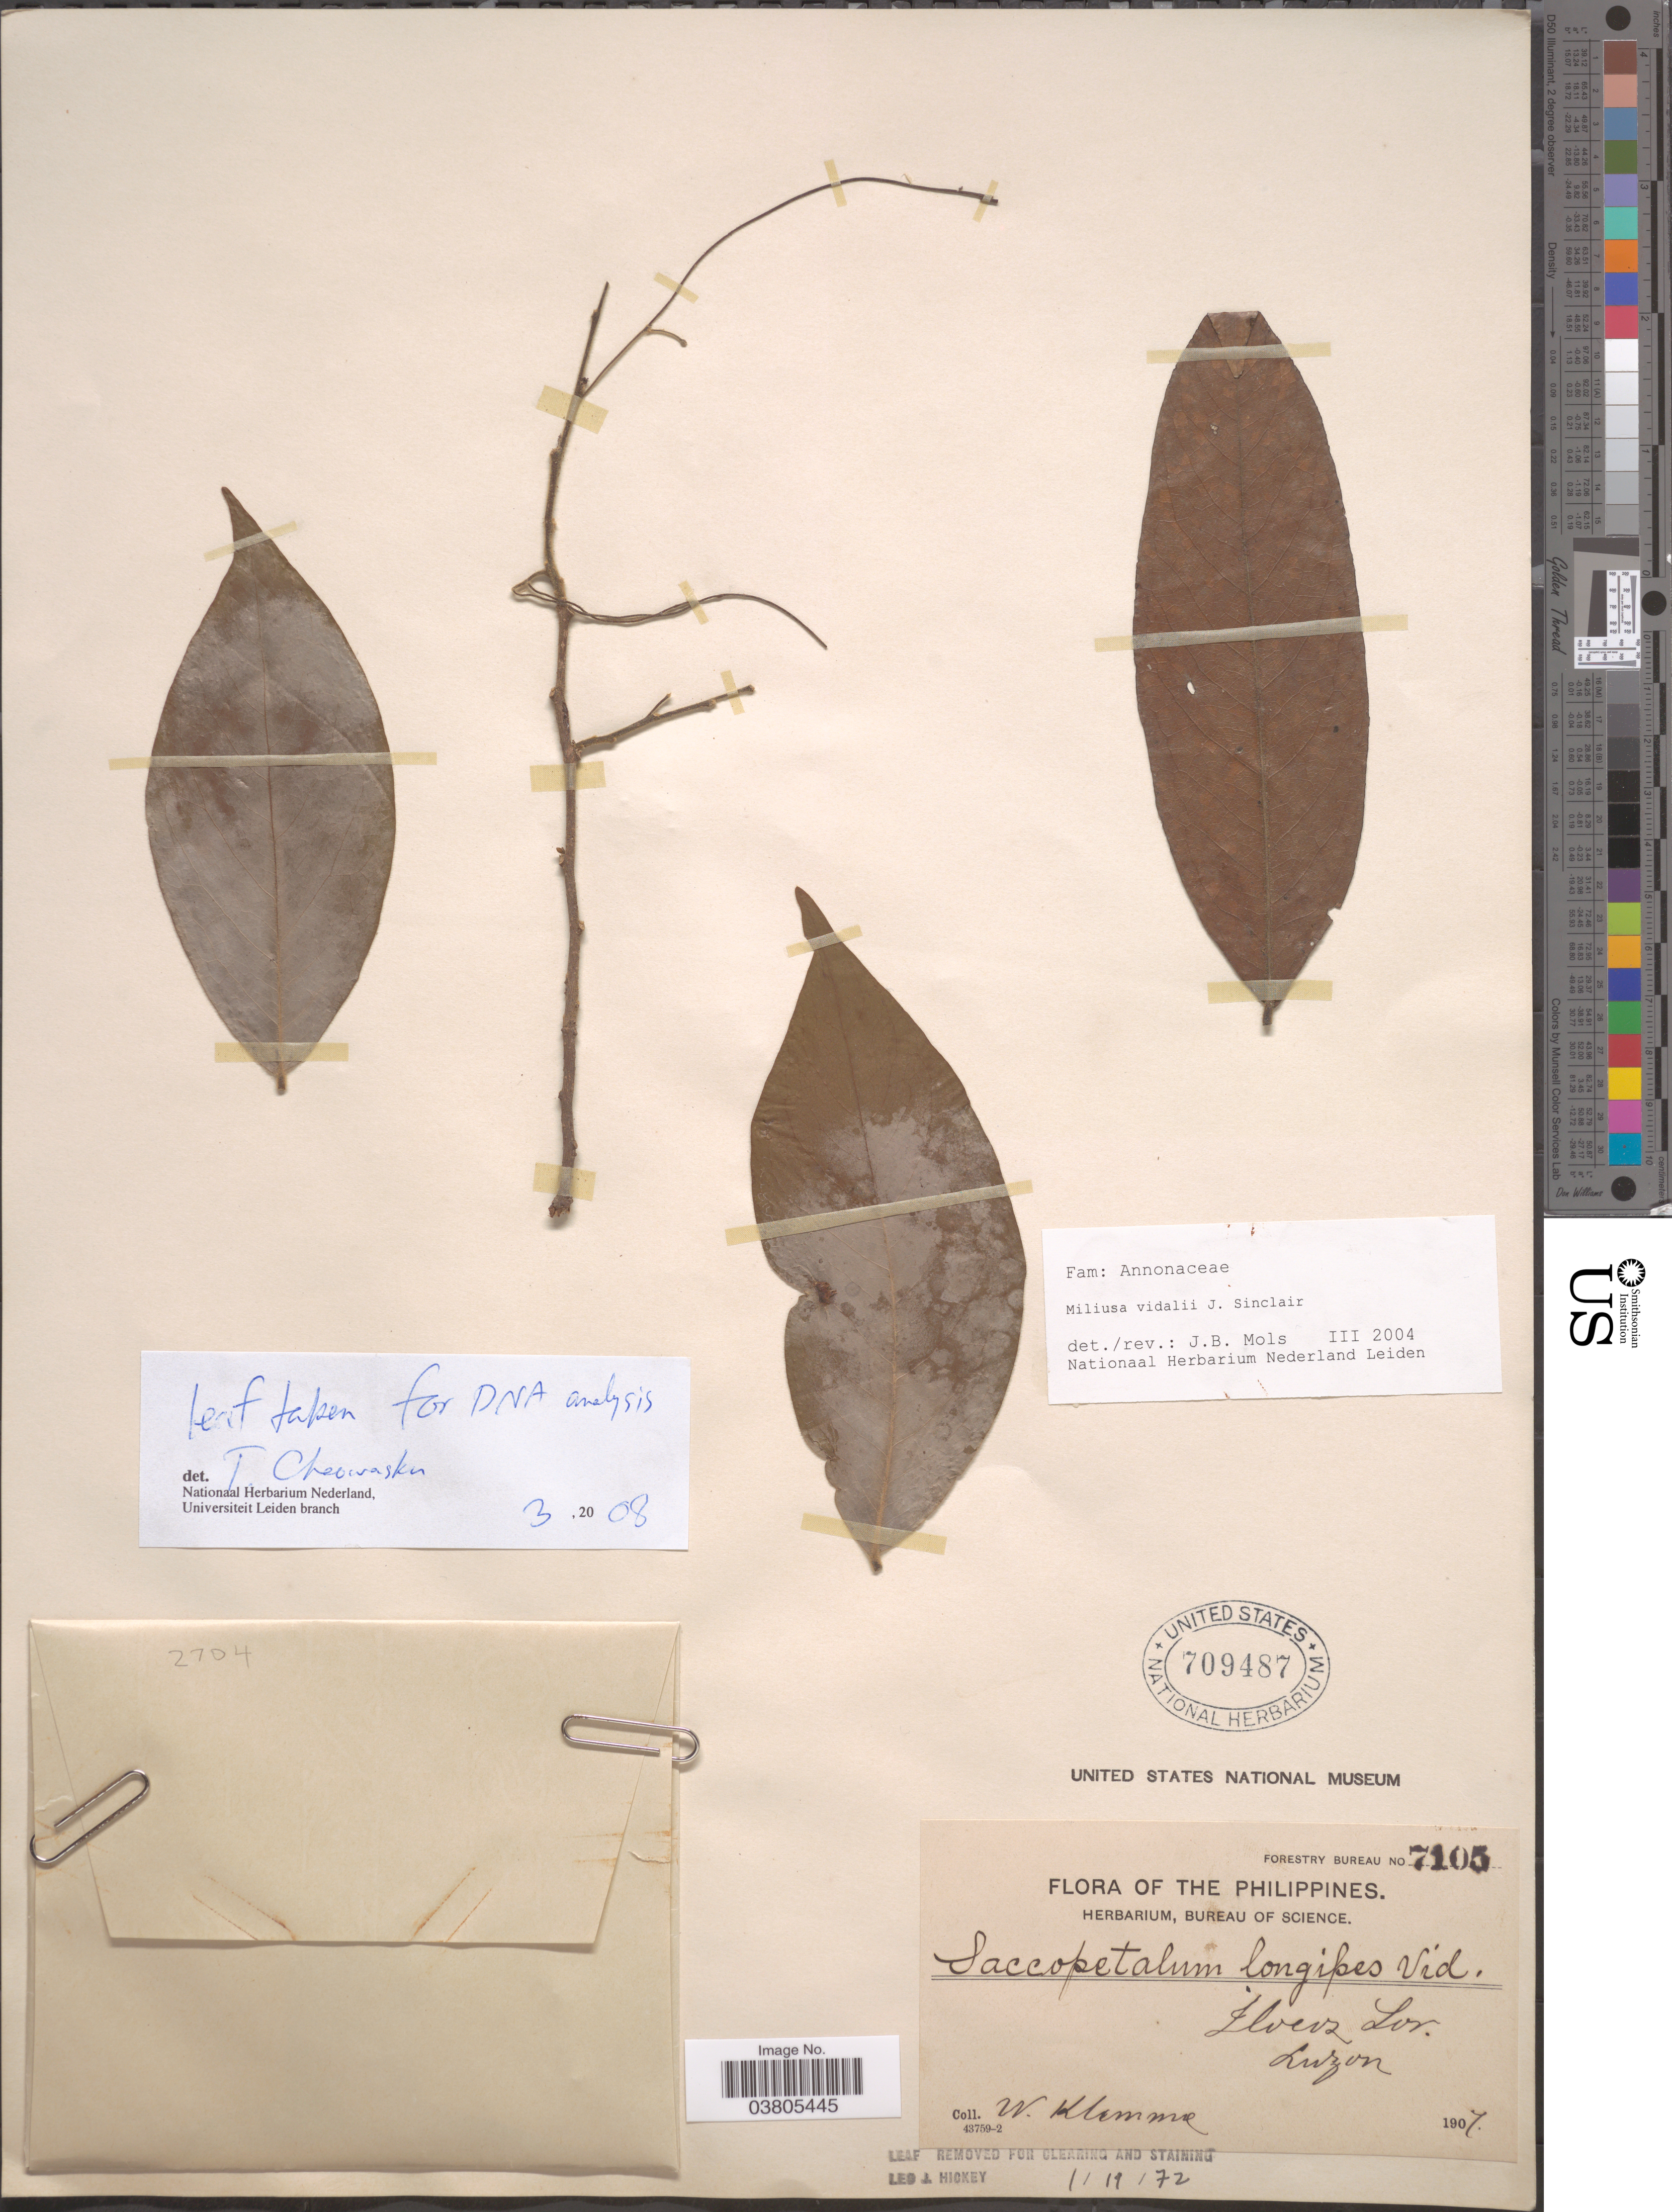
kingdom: Plantae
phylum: Tracheophyta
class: Magnoliopsida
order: Magnoliales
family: Annonaceae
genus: Miliusa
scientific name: Miliusa vidalii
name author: J. Sincl.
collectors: W. Klemme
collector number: Forestry Bureau 7105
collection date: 1907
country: Philippines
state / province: Ilocos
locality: Ilocos Sur. Luzon.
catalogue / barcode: US 709487